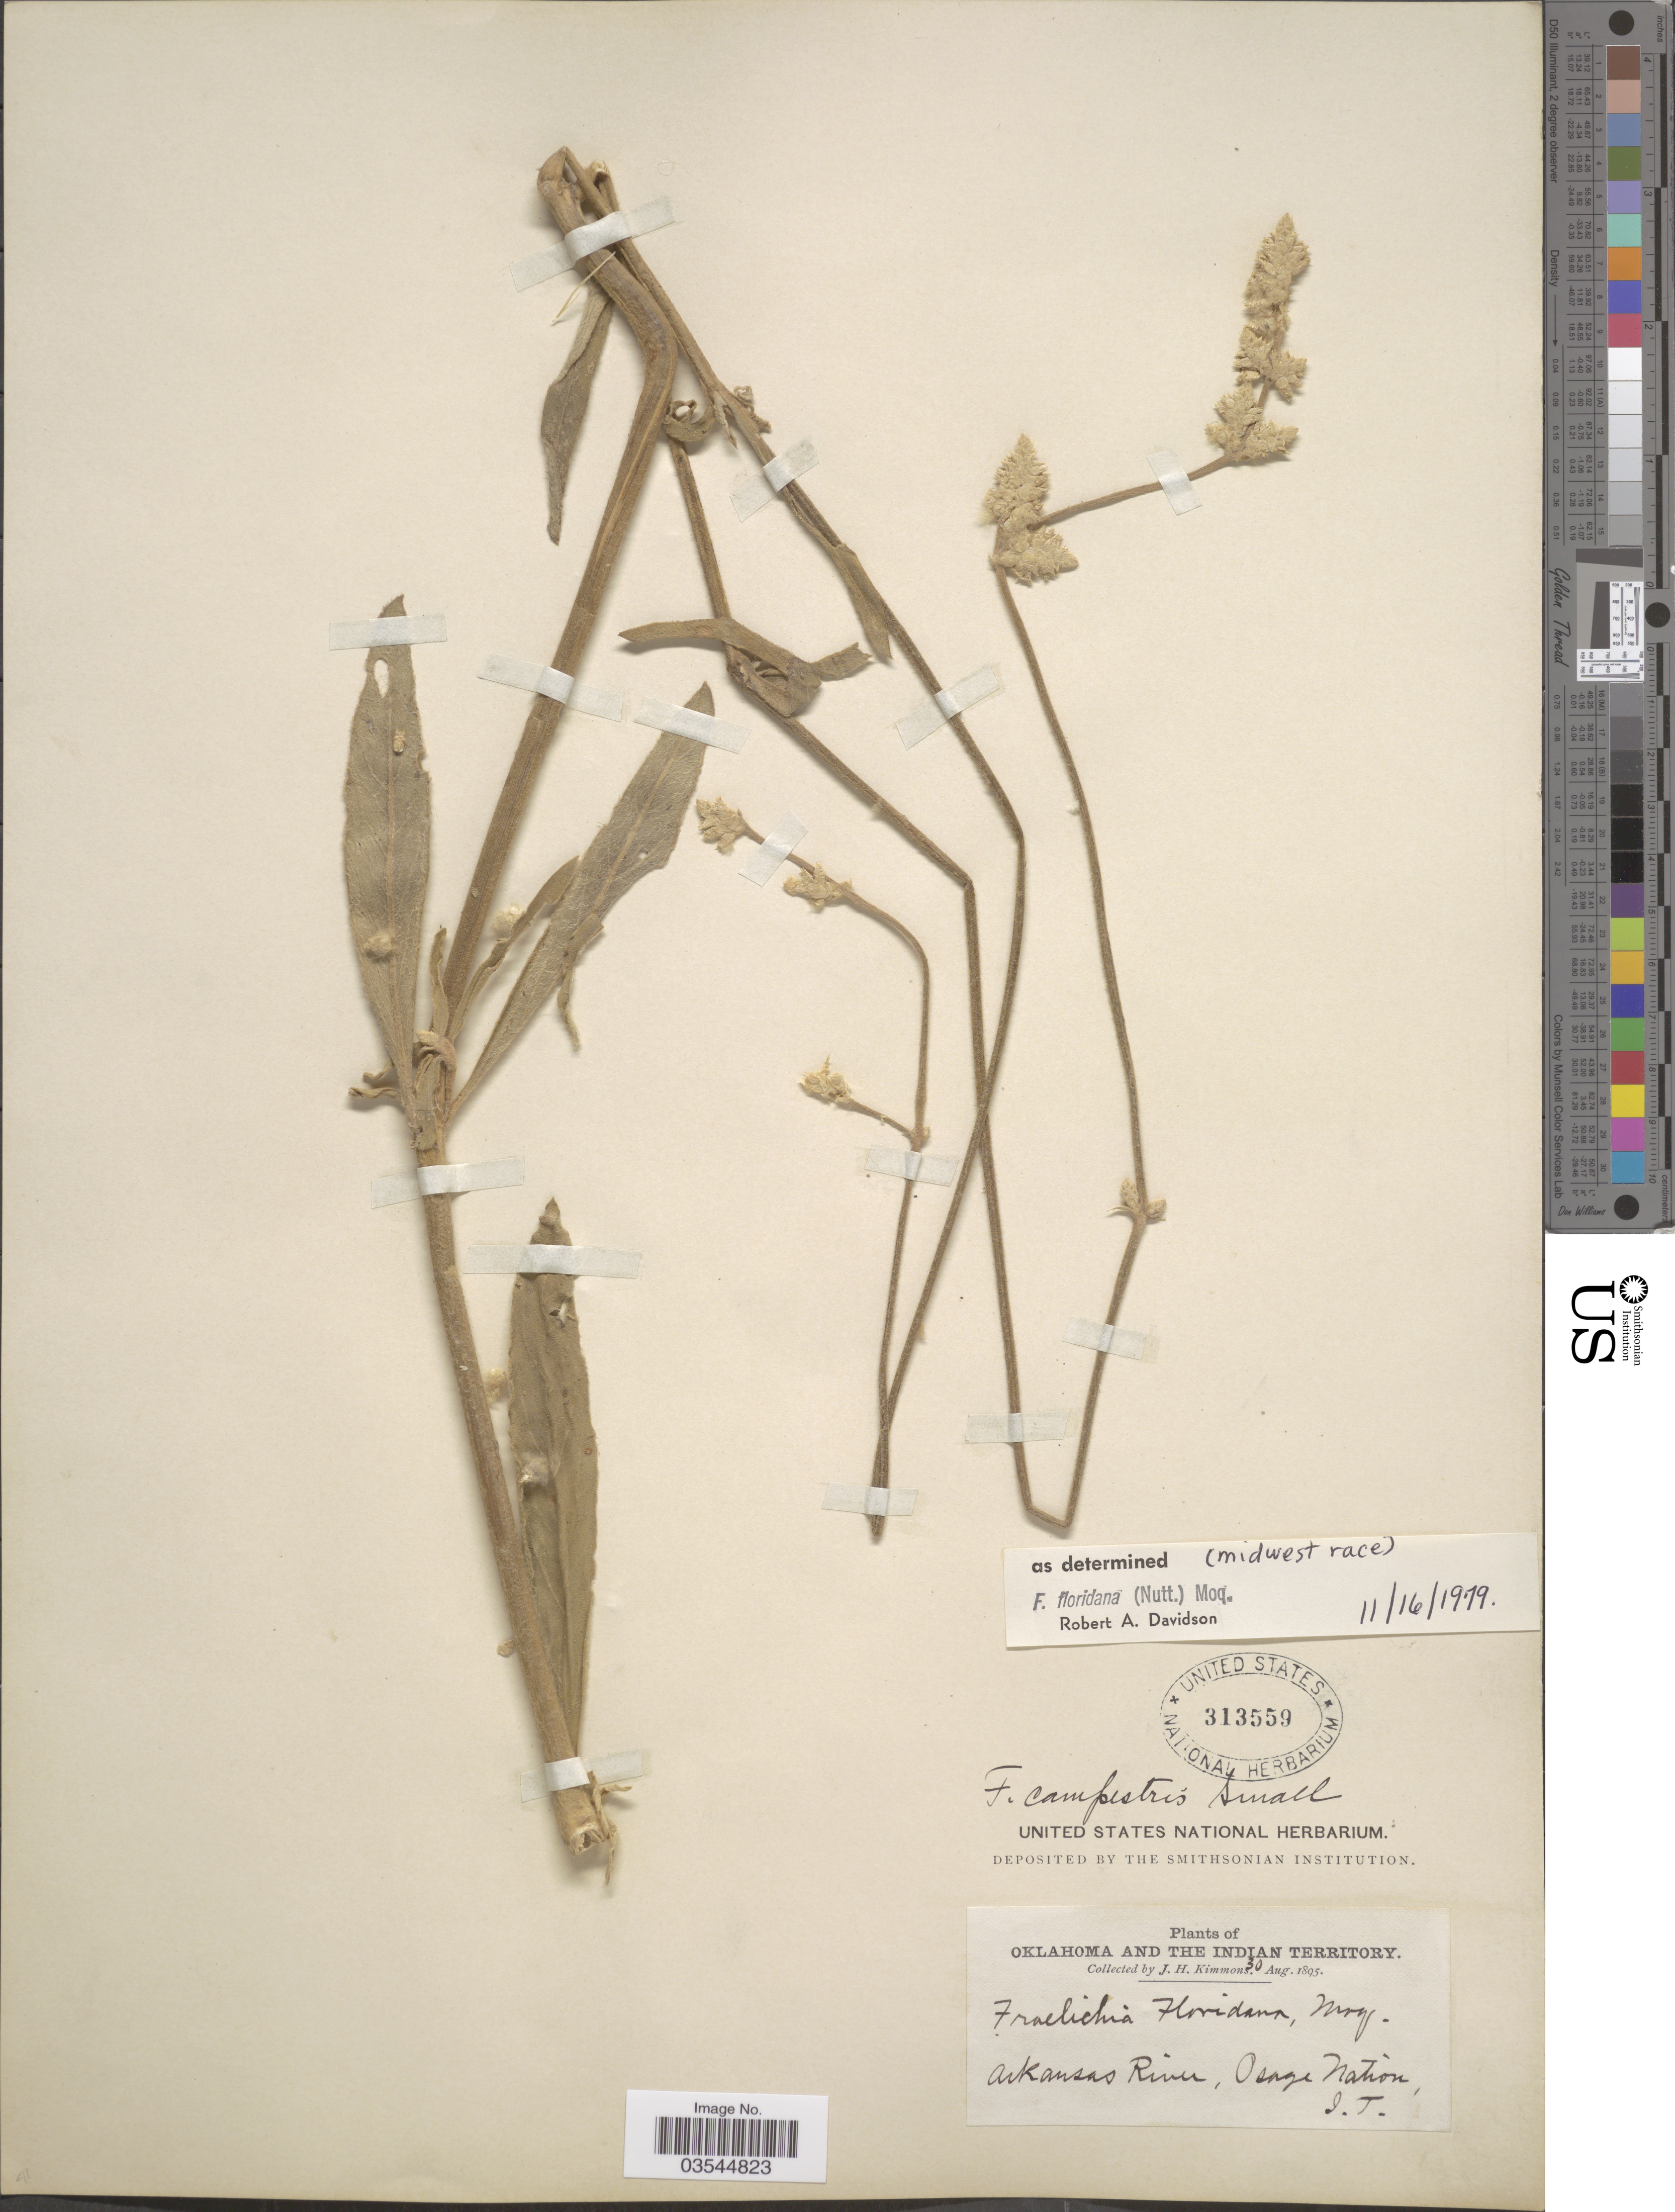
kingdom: Plantae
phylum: Tracheophyta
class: Magnoliopsida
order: Caryophyllales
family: Amaranthaceae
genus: Froelichia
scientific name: Froelichia floridana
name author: (Nutt.) Moq.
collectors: J. Kimmons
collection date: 1895-08-30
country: United States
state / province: Oklahoma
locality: Indian Territory. Arkansas River, Osage Nation.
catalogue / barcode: US 313559